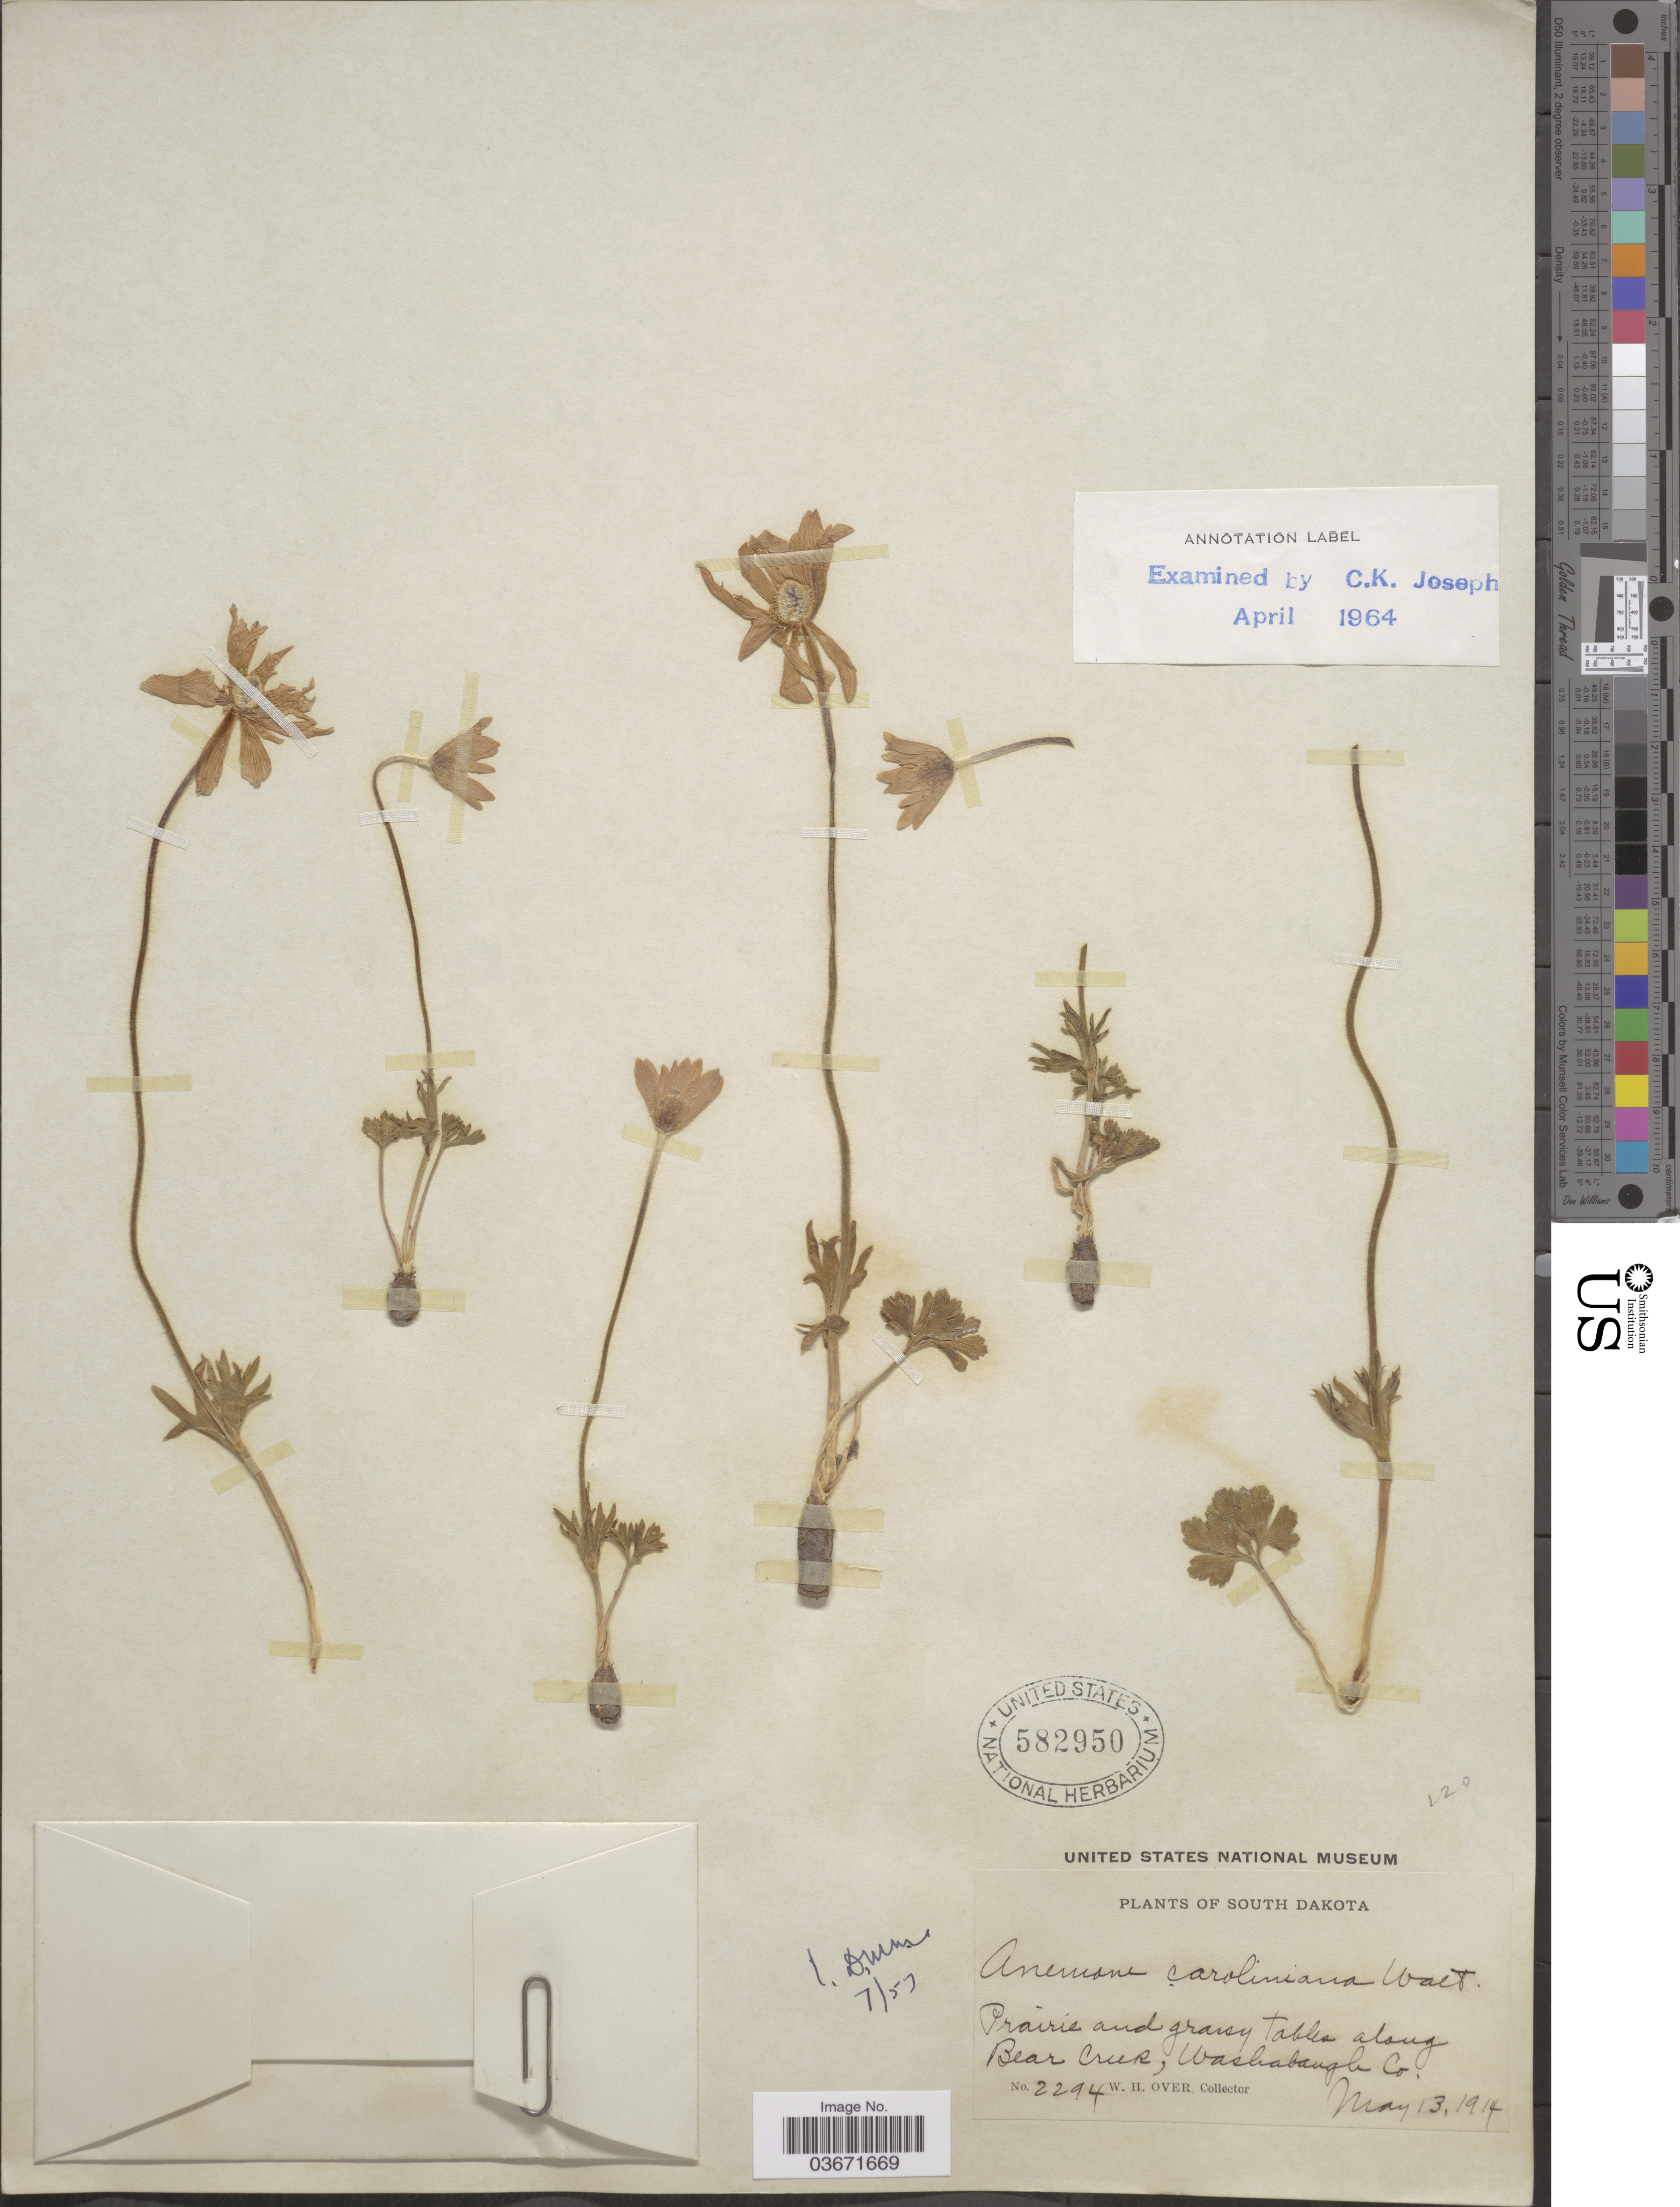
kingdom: Plantae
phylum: Tracheophyta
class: Magnoliopsida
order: Ranunculales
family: Ranunculaceae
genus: Anemone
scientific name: Anemone caroliniana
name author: Walter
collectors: W. Over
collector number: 2294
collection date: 1914-05-13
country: United States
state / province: South Dakota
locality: Along Bear Creek, Washabaugh Co.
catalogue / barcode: US 582950